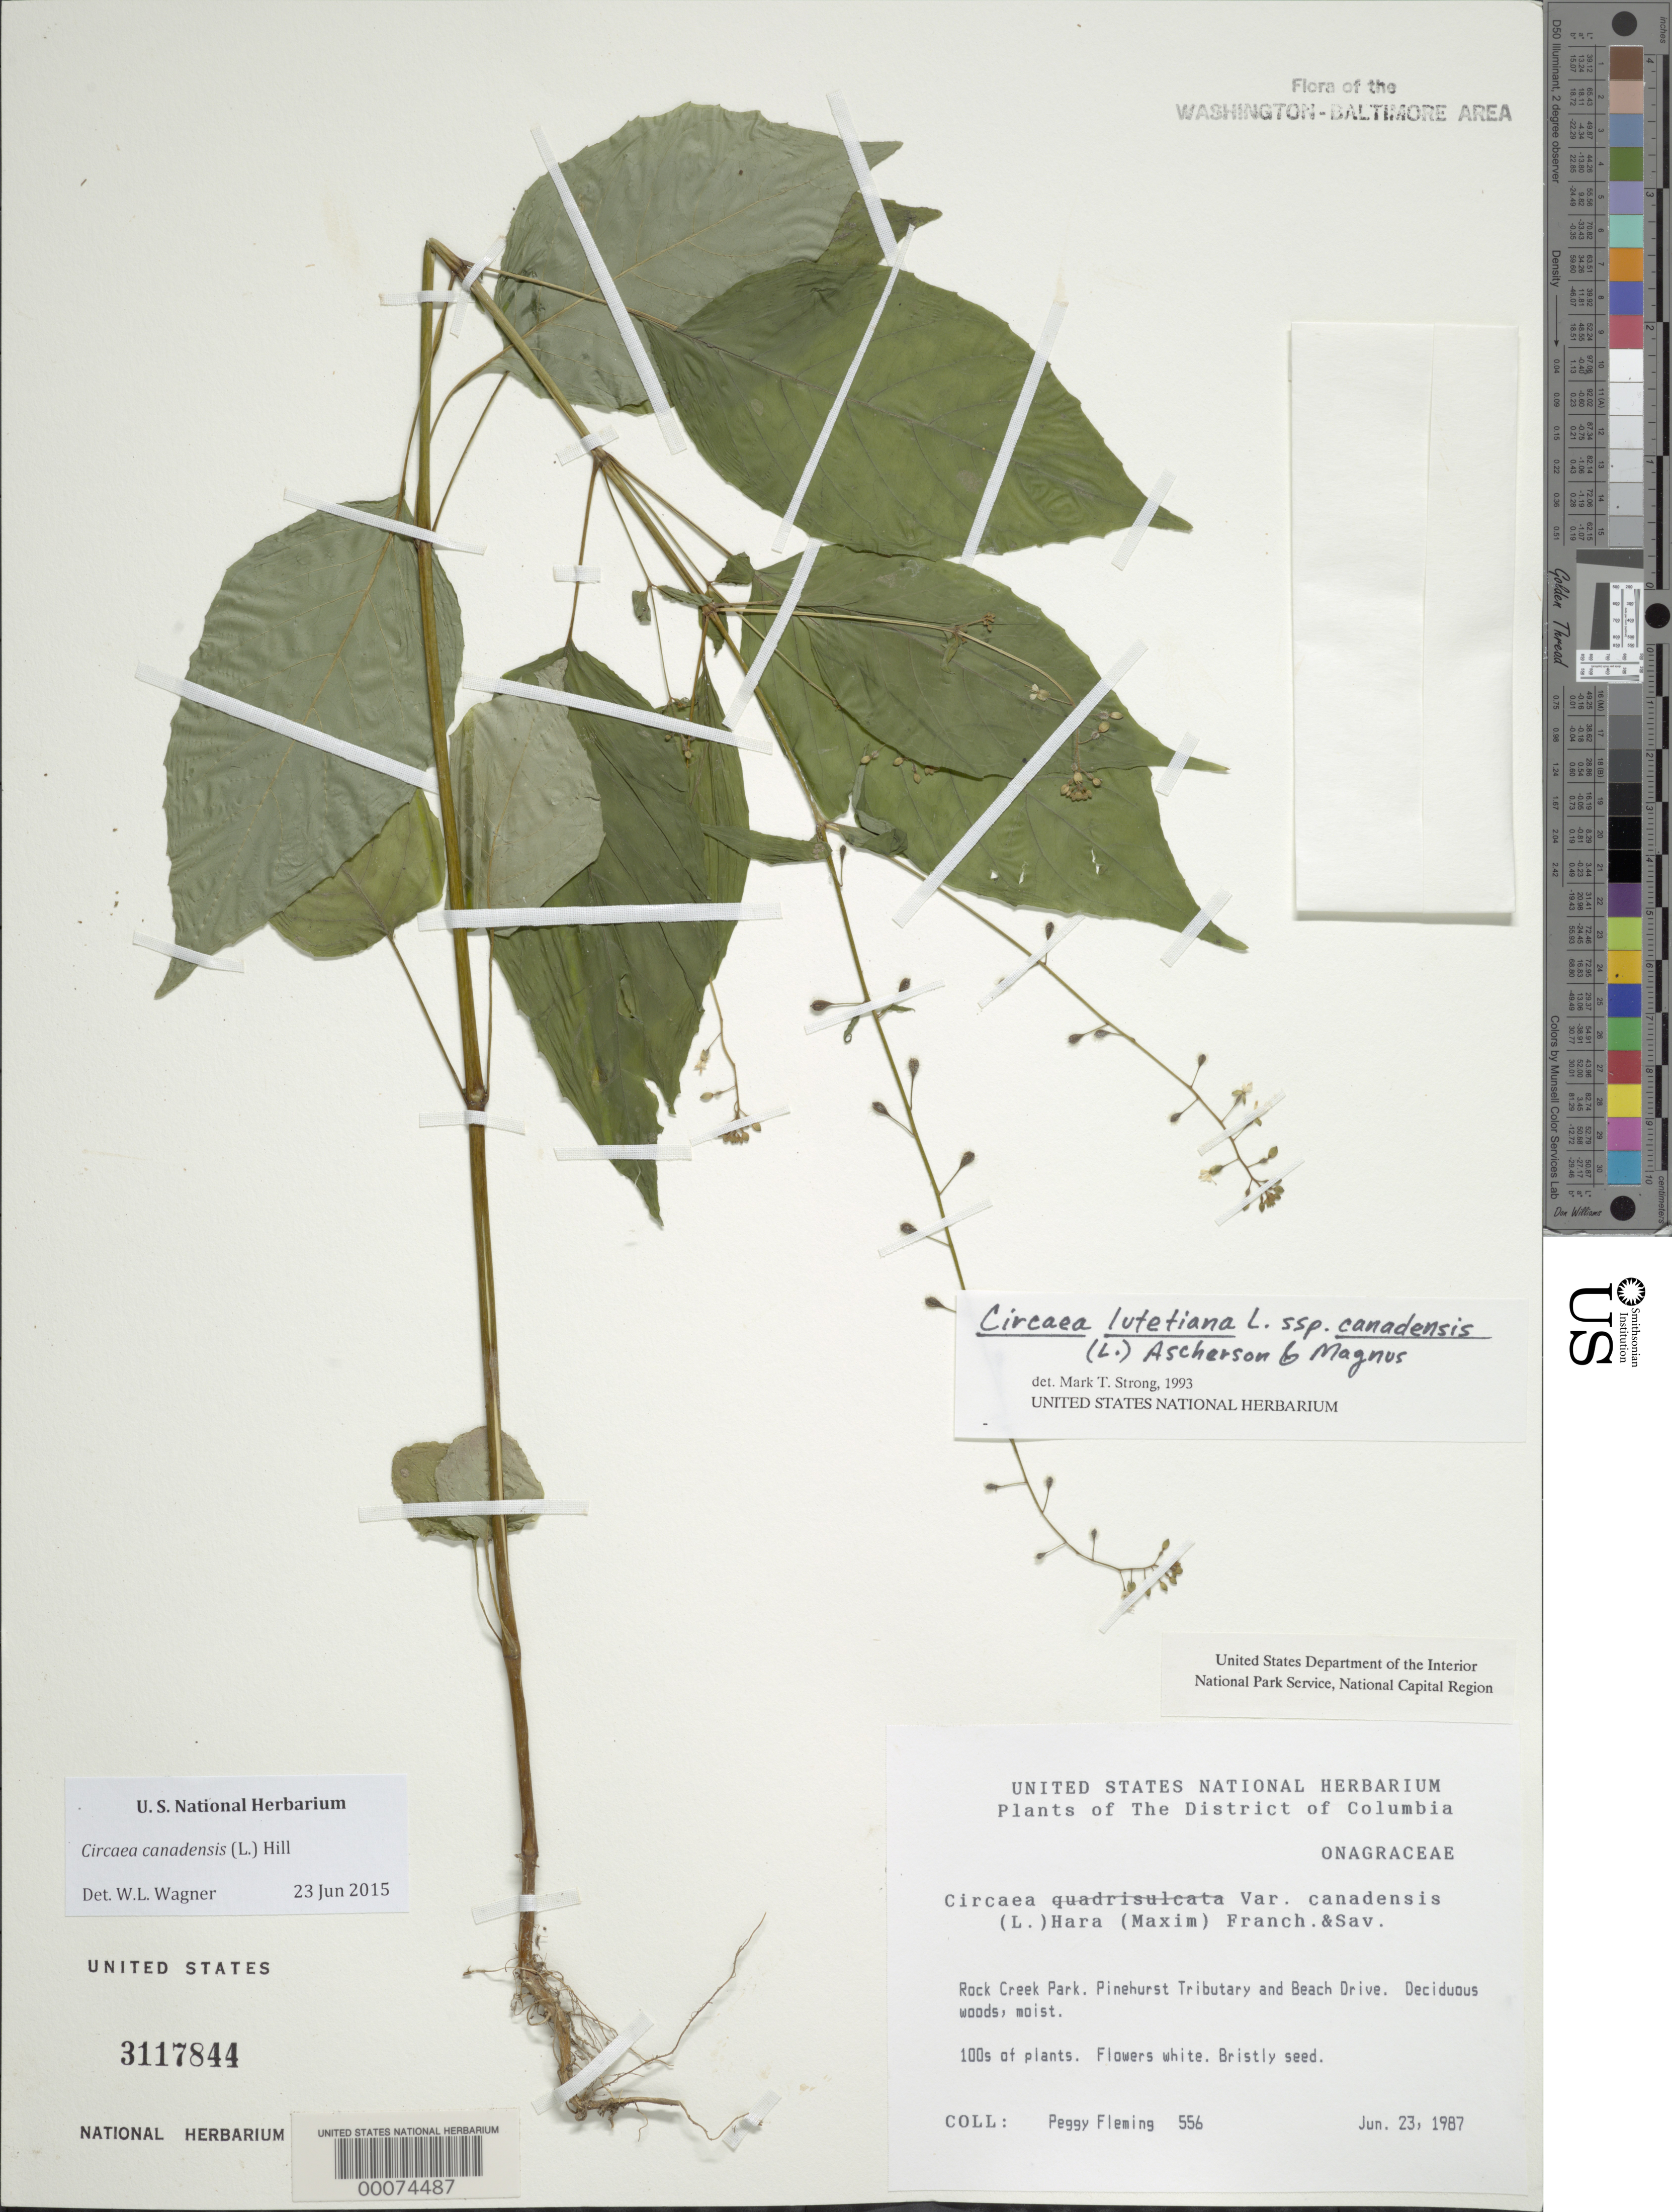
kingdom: Plantae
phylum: Tracheophyta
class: Magnoliopsida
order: Myrtales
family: Onagraceae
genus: Circaea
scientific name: Circaea canadensis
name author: (L.) Hill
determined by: Wagner, W. L., (BOT), Smithsonian Institution - National Museum of Natural History (UNITED STATES)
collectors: P. Fleming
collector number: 556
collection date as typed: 23 Jun 1987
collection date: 1987-06-23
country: United States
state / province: District of Columbia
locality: Rock Creek Park. Pinehurst tributary and Beach Drive. Rock Creek Park and Vicinity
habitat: Deciduous woods, moist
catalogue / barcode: US 3117844